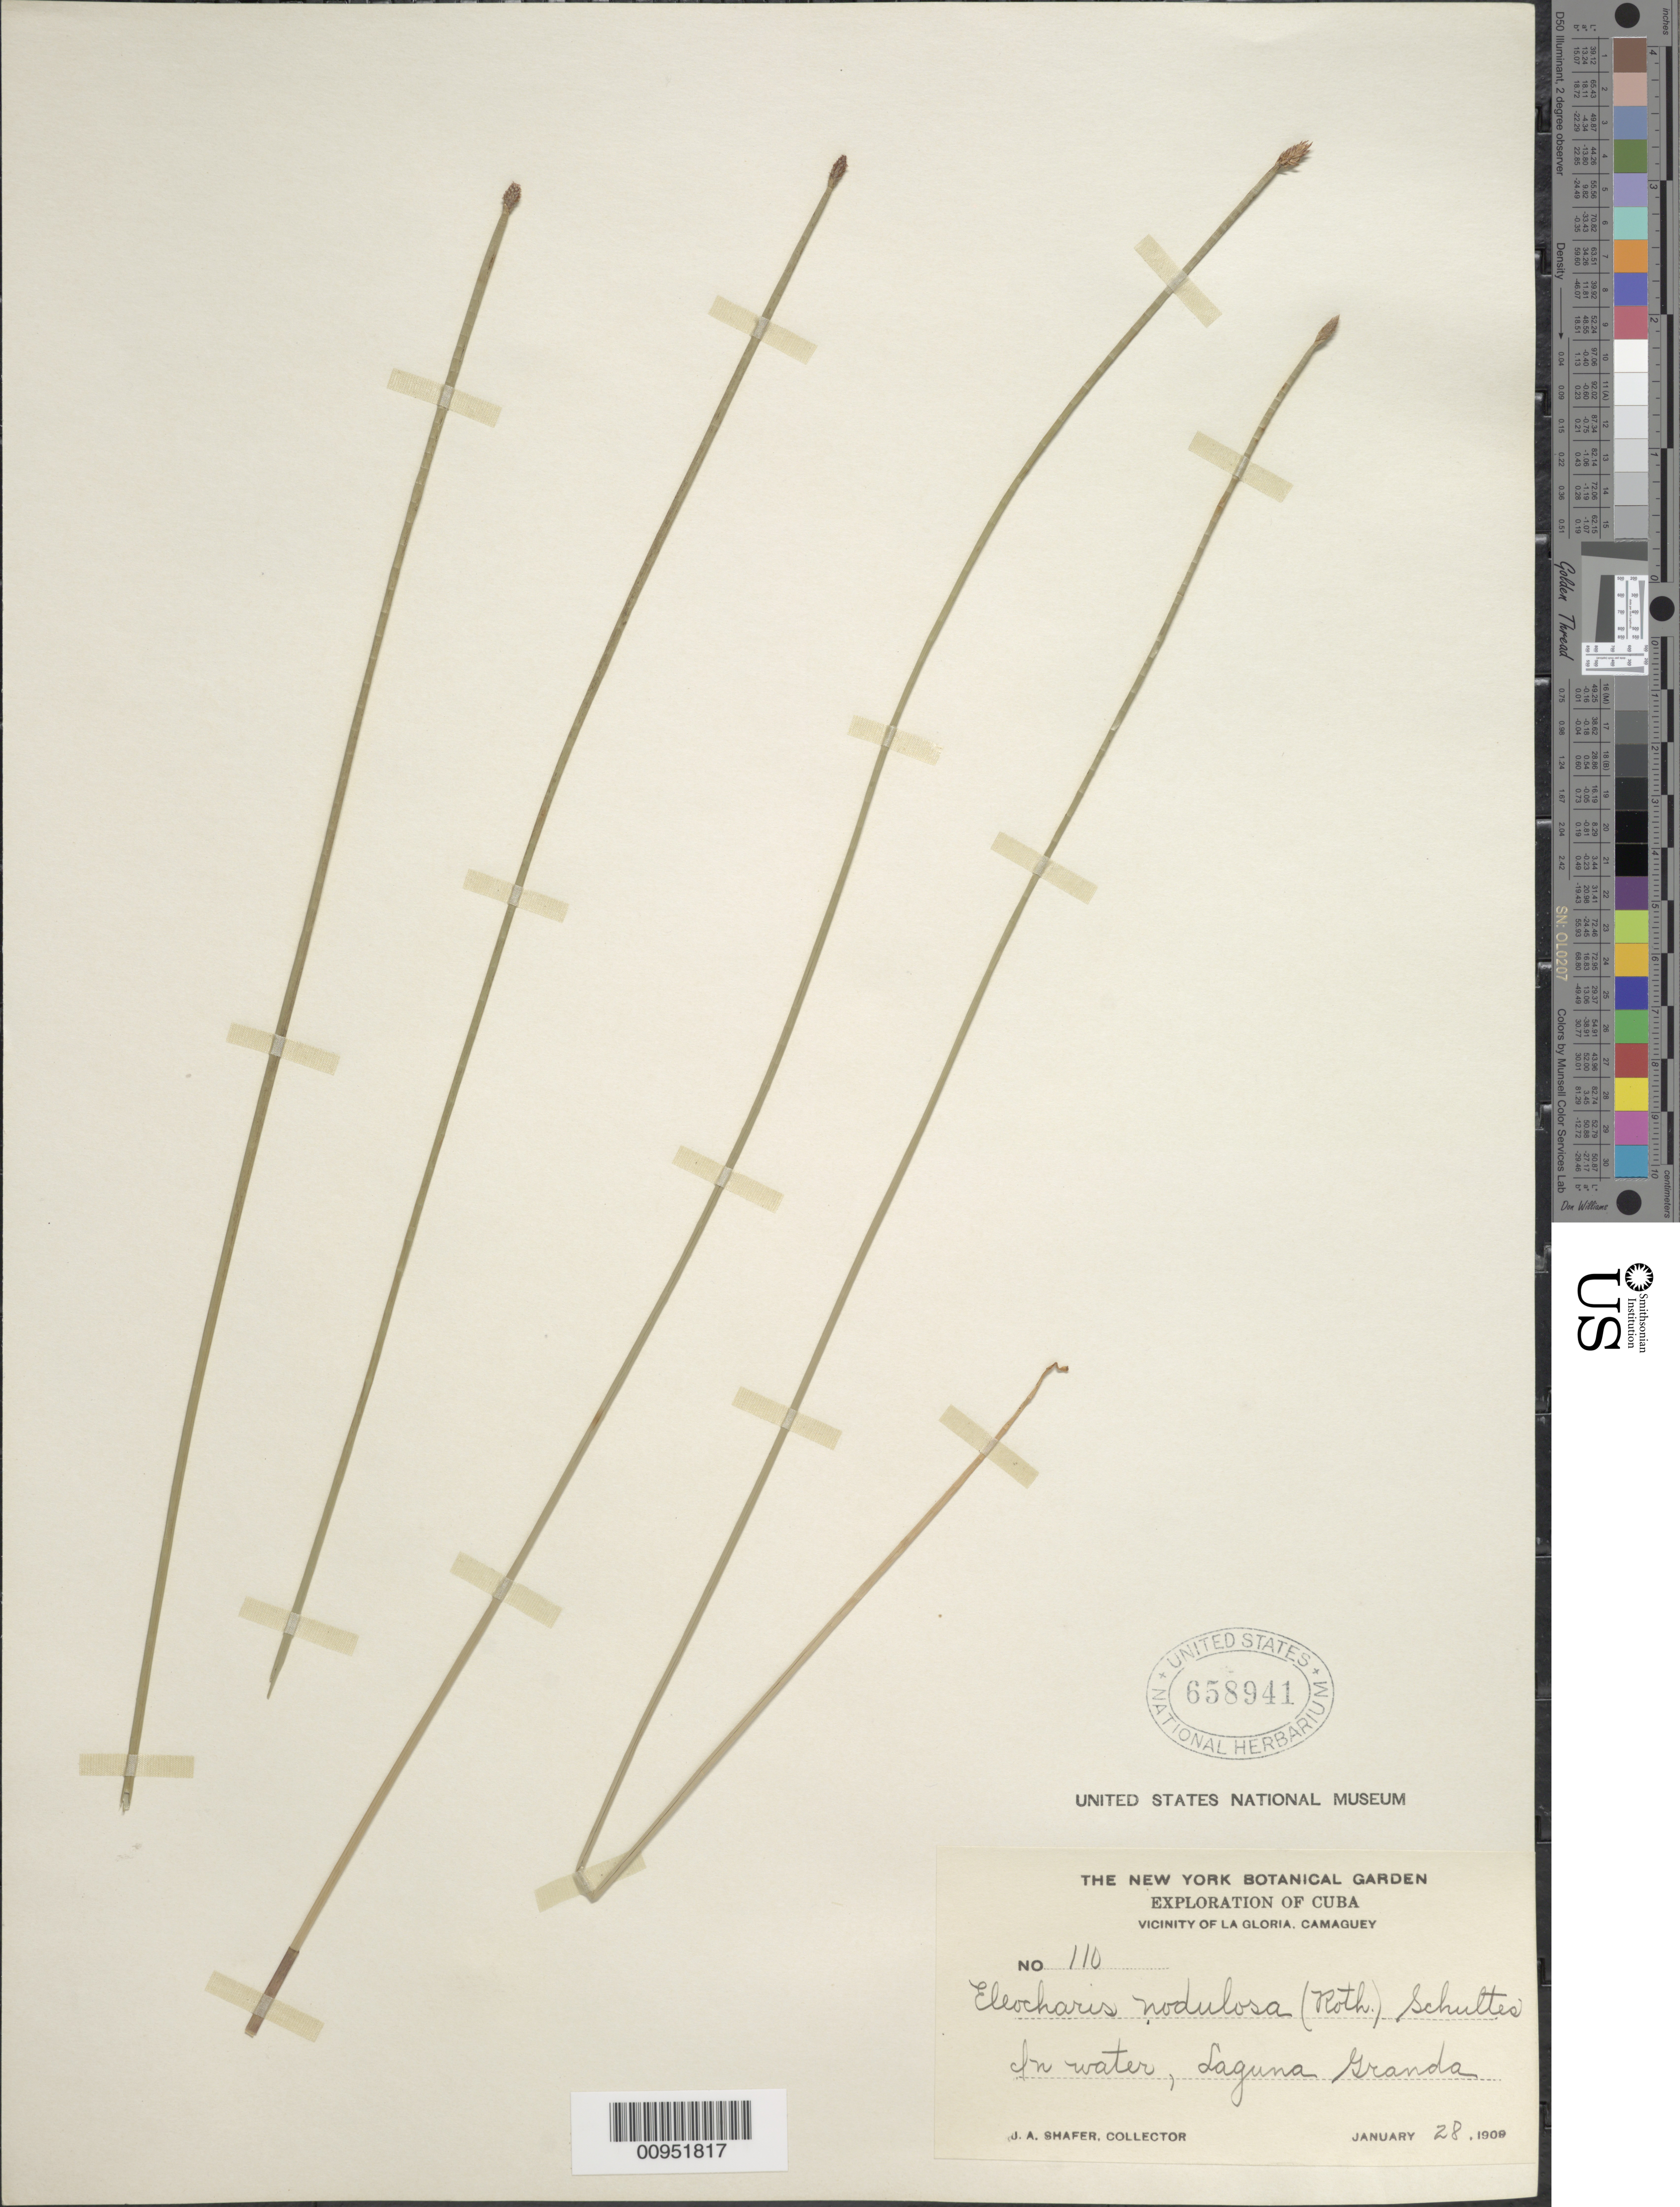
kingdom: Plantae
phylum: Tracheophyta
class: Liliopsida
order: Poales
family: Cyperaceae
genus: Eleocharis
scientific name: Eleocharis montana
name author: (Kunth) Roem. & Schult.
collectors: J. A. Shafer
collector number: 110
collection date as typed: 28 Jan 1909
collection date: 1909-01-28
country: Cuba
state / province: Camagüey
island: Cuba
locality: Vicinity of La Gloria, Laguna Grande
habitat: In water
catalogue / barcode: US 658941